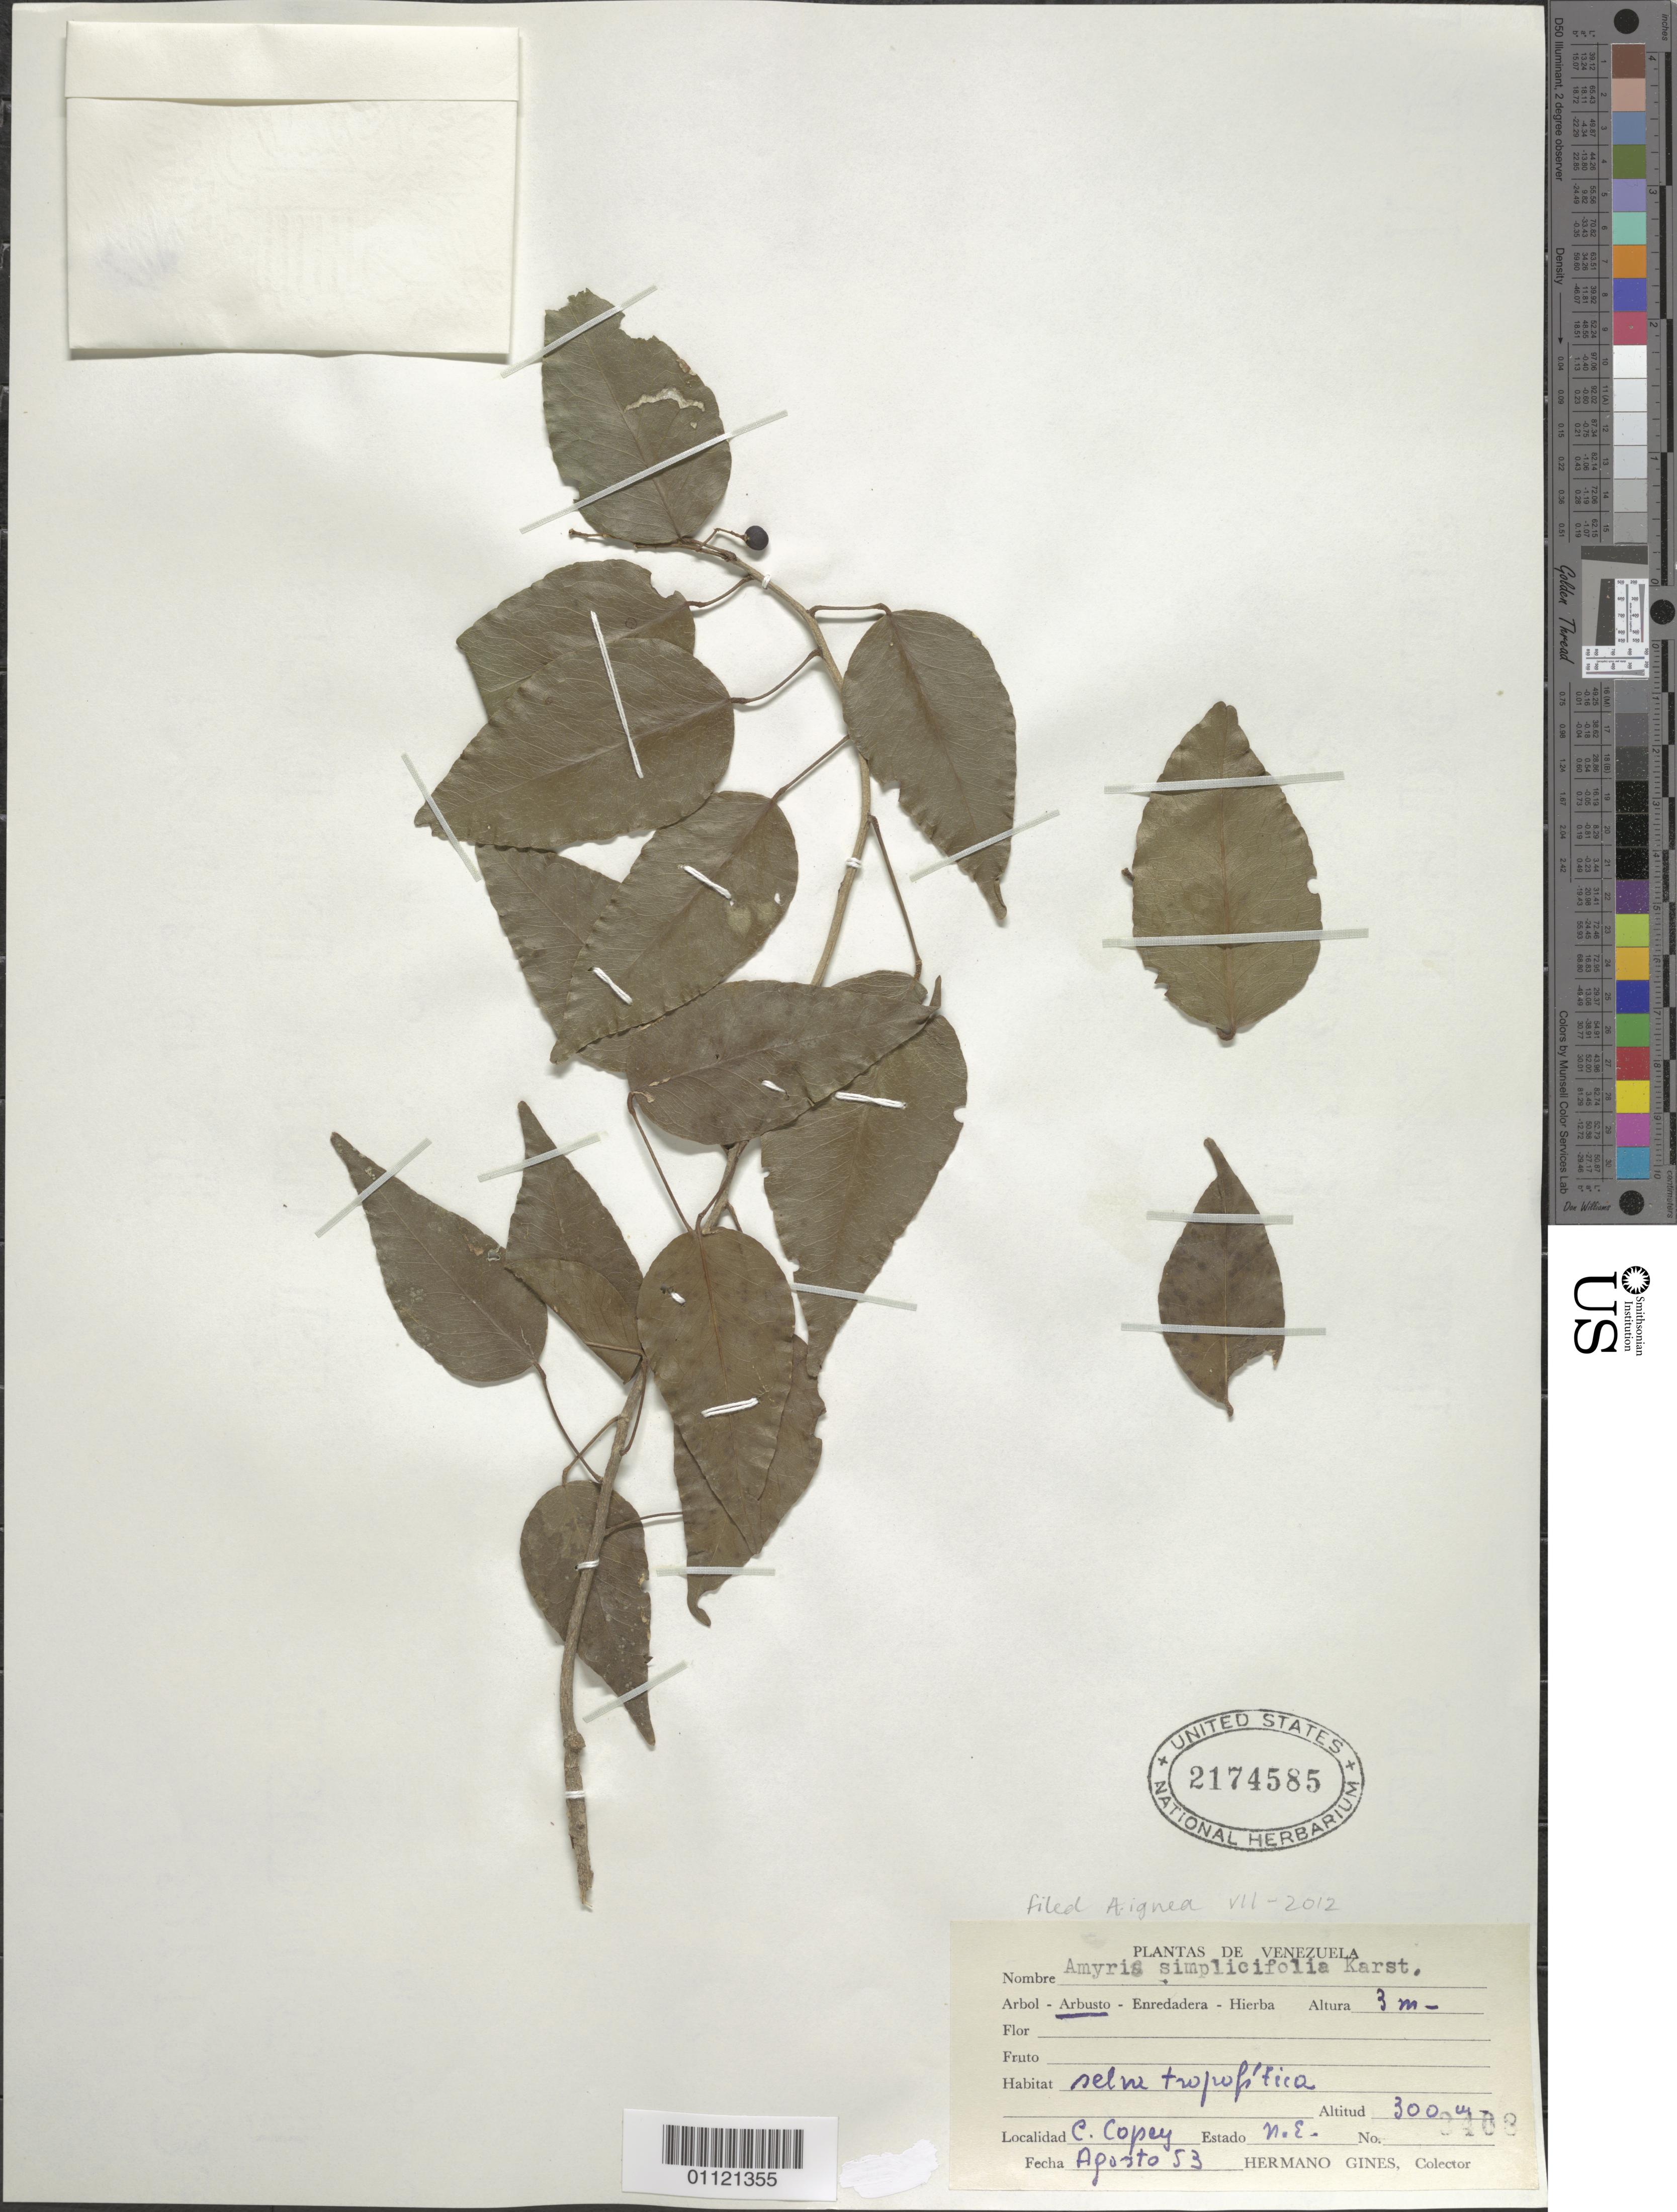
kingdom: Plantae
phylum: Tracheophyta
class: Magnoliopsida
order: Sapindales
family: Rutaceae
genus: Amyris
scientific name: Amyris ignea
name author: Steyerm.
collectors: Bro. Gines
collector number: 3408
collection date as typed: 01 Aug 1953 to 31 Aug 1953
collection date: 1953-08-01/1953-08-31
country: Venezuela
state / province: Nueva Esparta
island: Margarita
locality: C. Copey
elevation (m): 300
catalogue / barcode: US 2174585